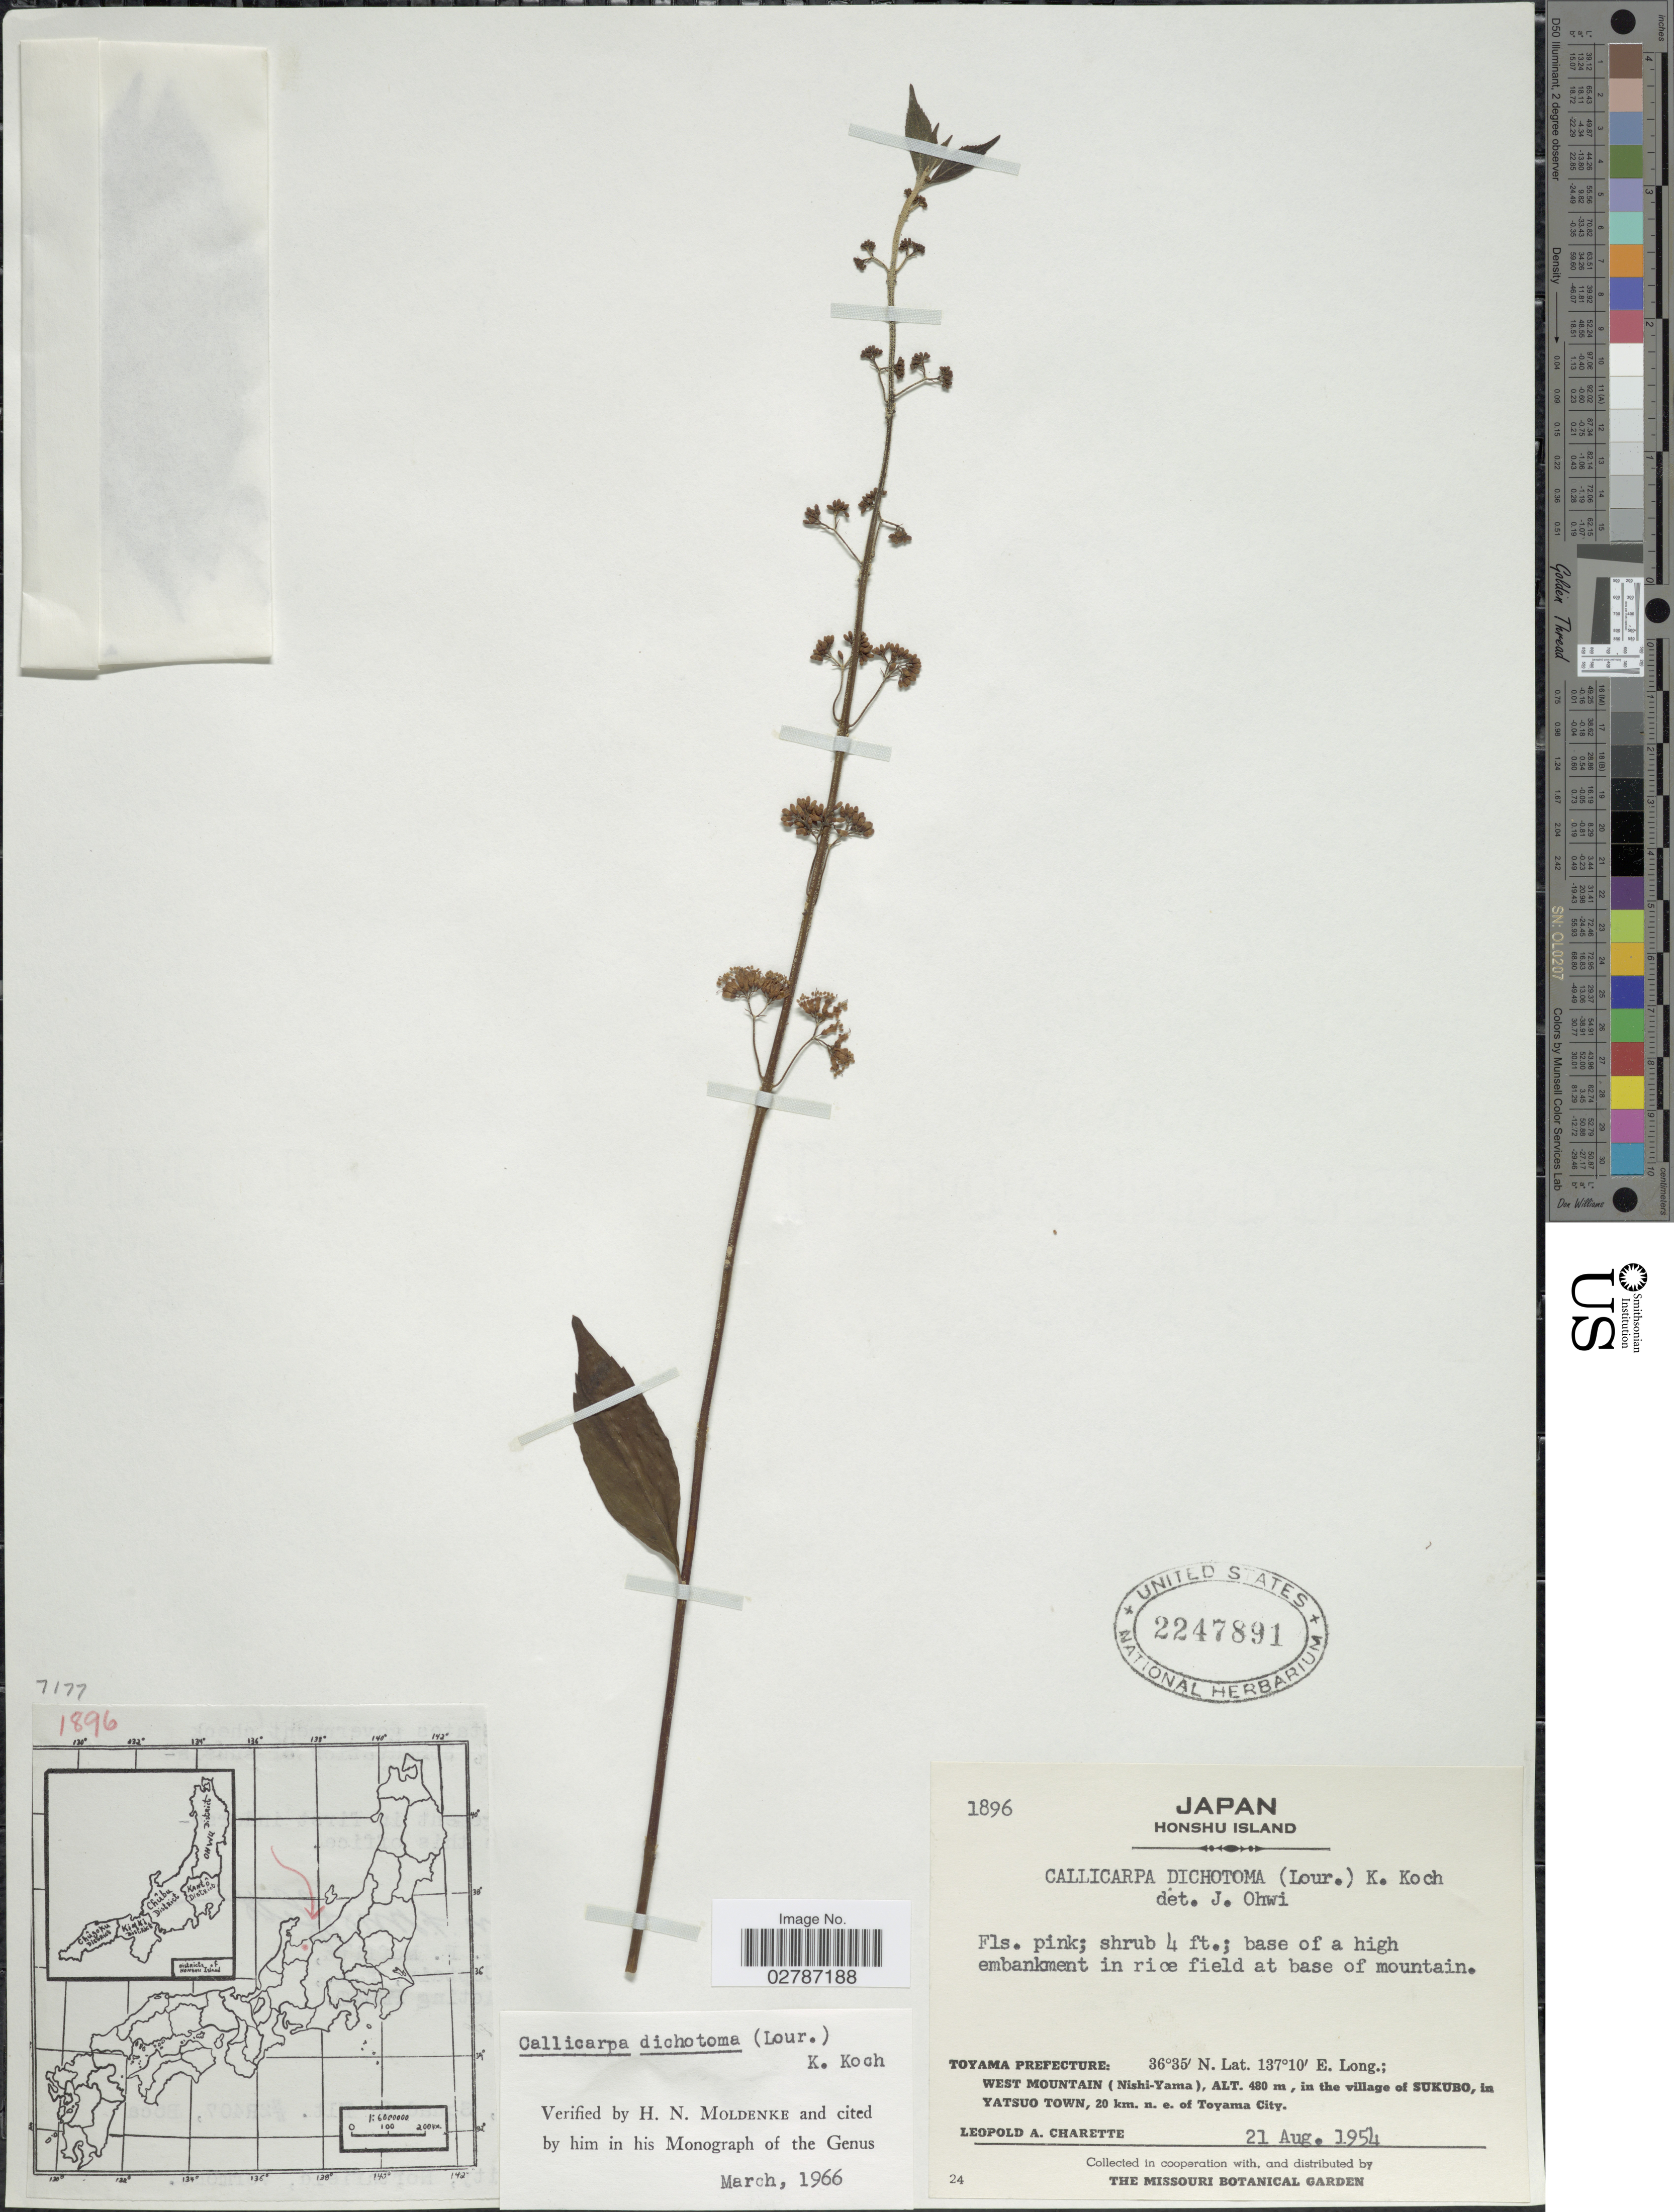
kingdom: Plantae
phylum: Tracheophyta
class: Magnoliopsida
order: Lamiales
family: Lamiaceae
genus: Callicarpa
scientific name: Callicarpa dichotoma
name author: (Lour.) K. Koch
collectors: L. A. Charette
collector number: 1896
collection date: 1954-08-21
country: Japan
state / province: Toyama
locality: Honshu Island. Toyama Prefecture. West Mountain (Nishi-Yama), in the village of Sukubo, in Yatsuo Town, 20 km. n.e. of Toyama City.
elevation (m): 480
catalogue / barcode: US 2247891